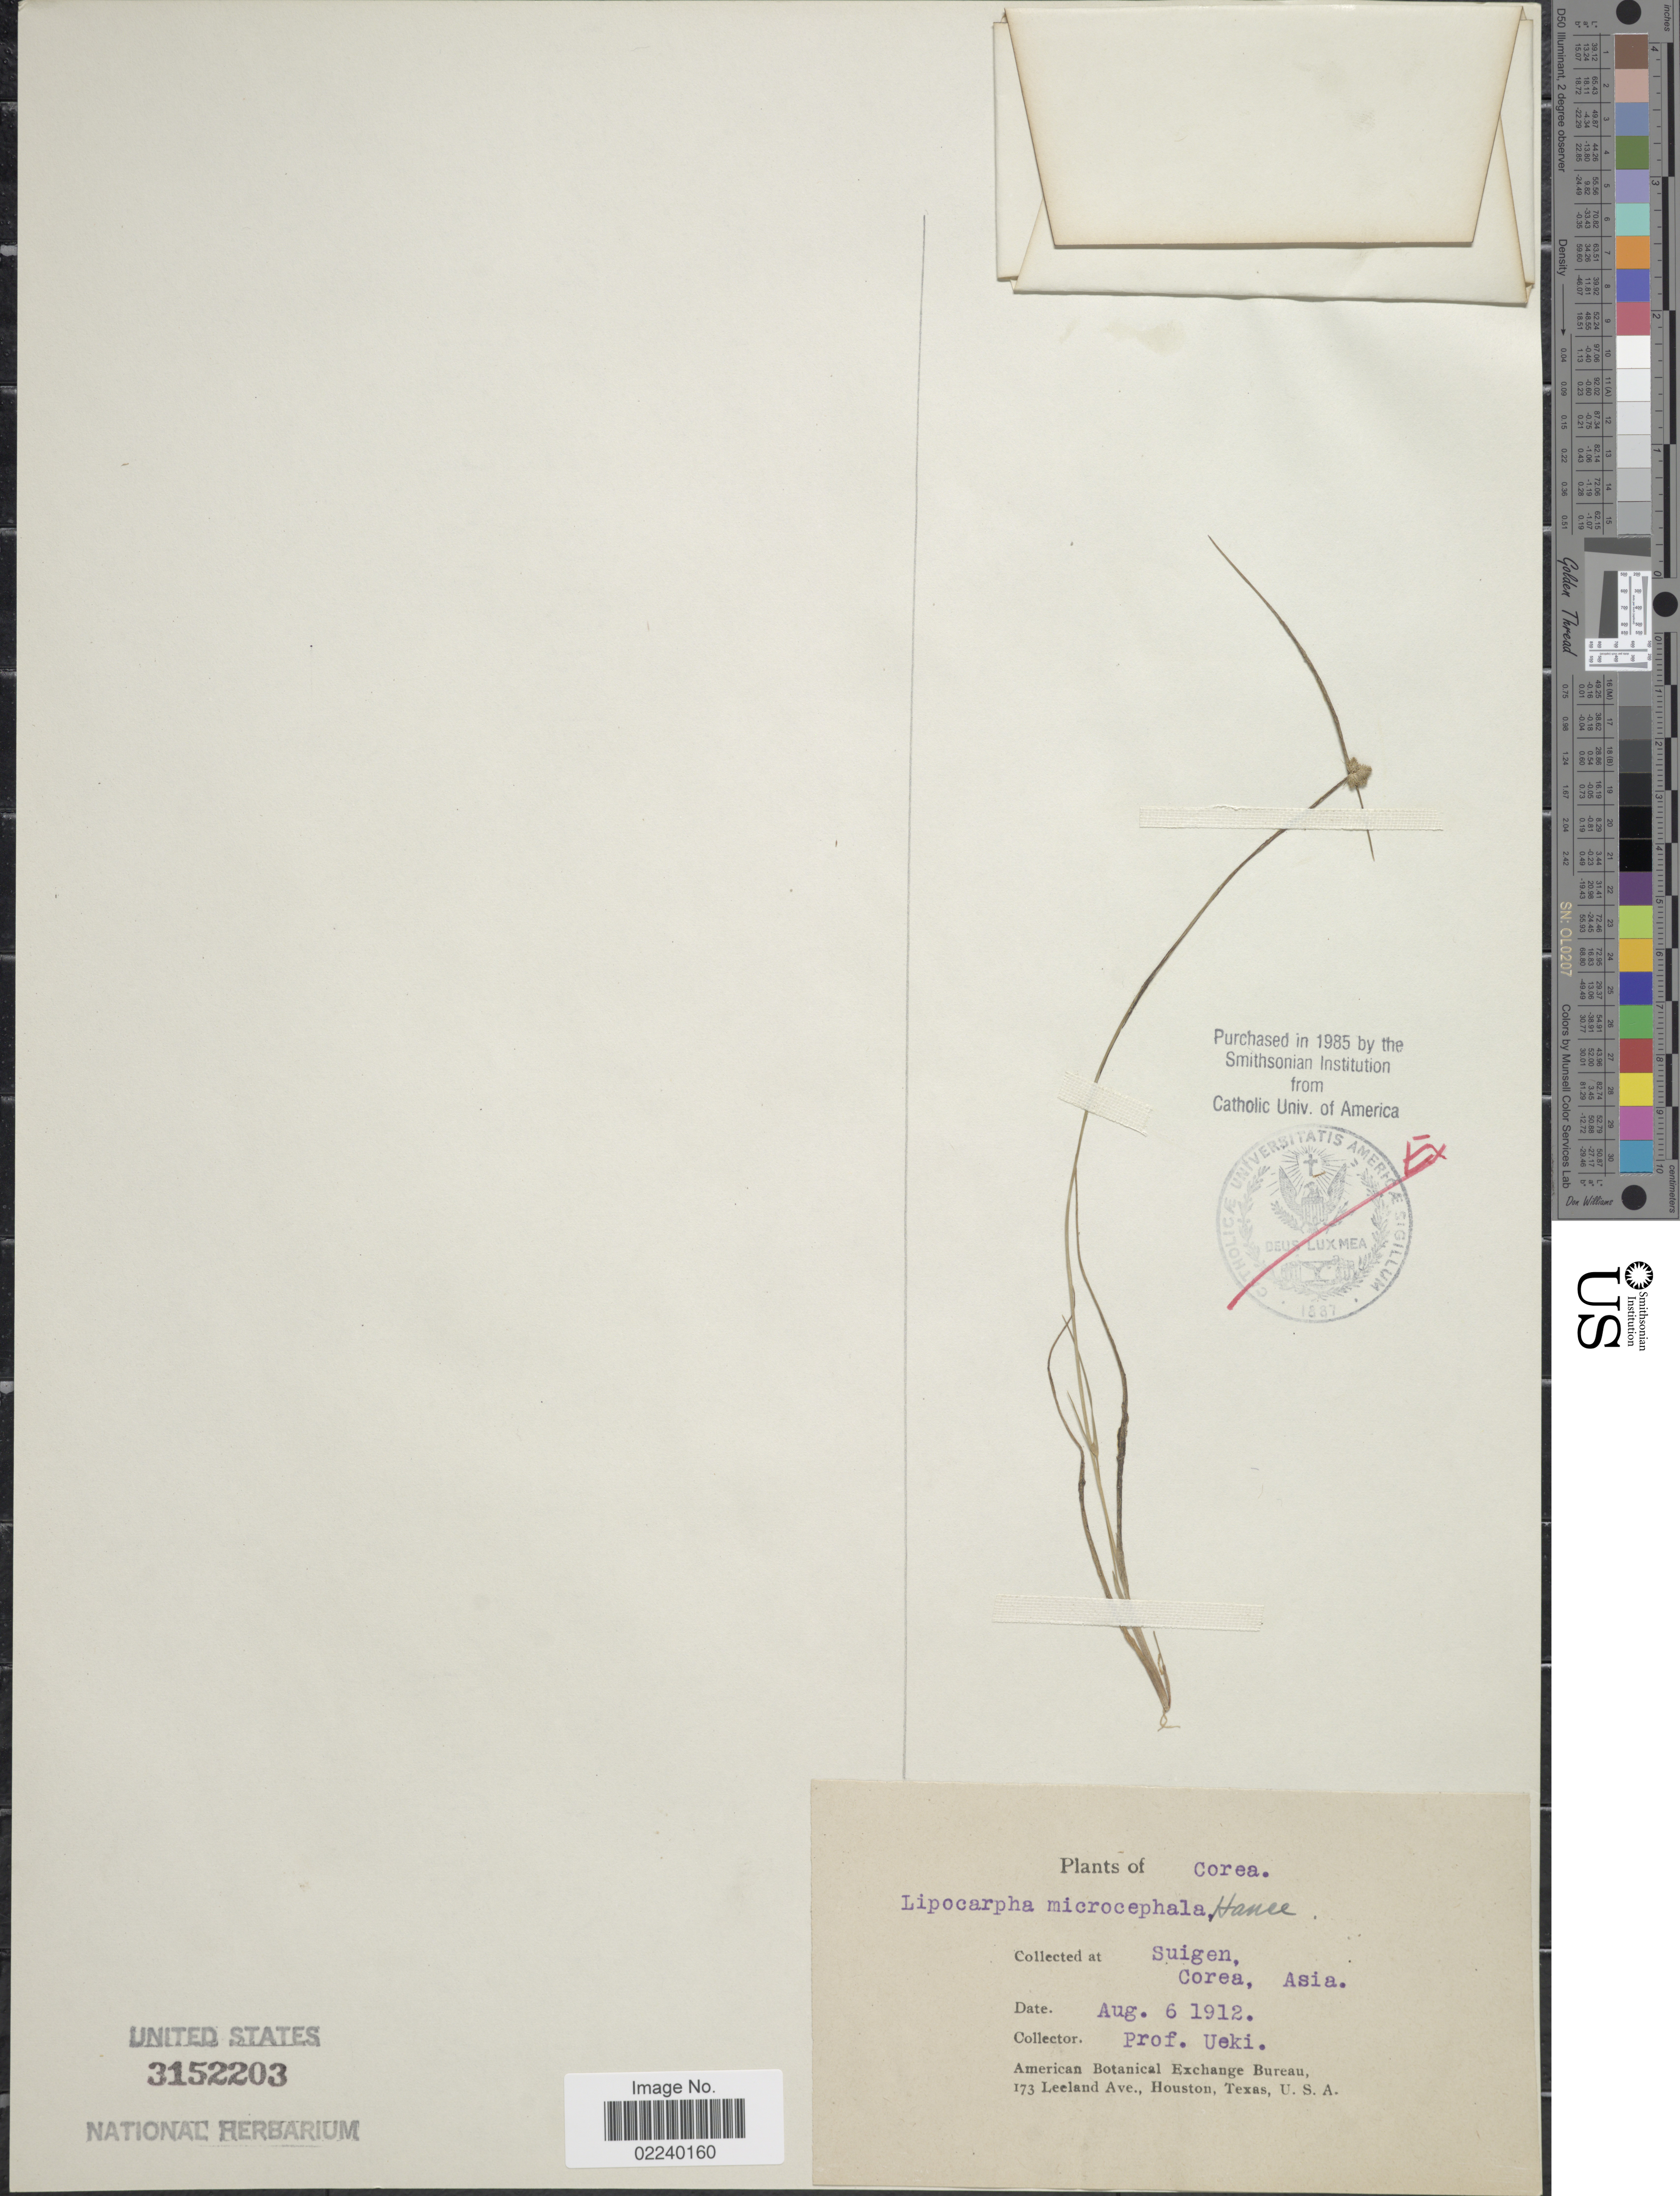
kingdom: Plantae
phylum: Tracheophyta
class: Liliopsida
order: Poales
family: Cyperaceae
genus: Cyperus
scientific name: Cyperus leptocarpus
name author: (F. Muell.) Bauters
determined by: Strong, M. T., (US), Smithsonian Institution - National Museum of Natural History (UNITED STATES)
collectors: Ueki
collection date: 1912-08-06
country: South Korea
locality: Corea, Suigen, Asia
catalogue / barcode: US 3152203